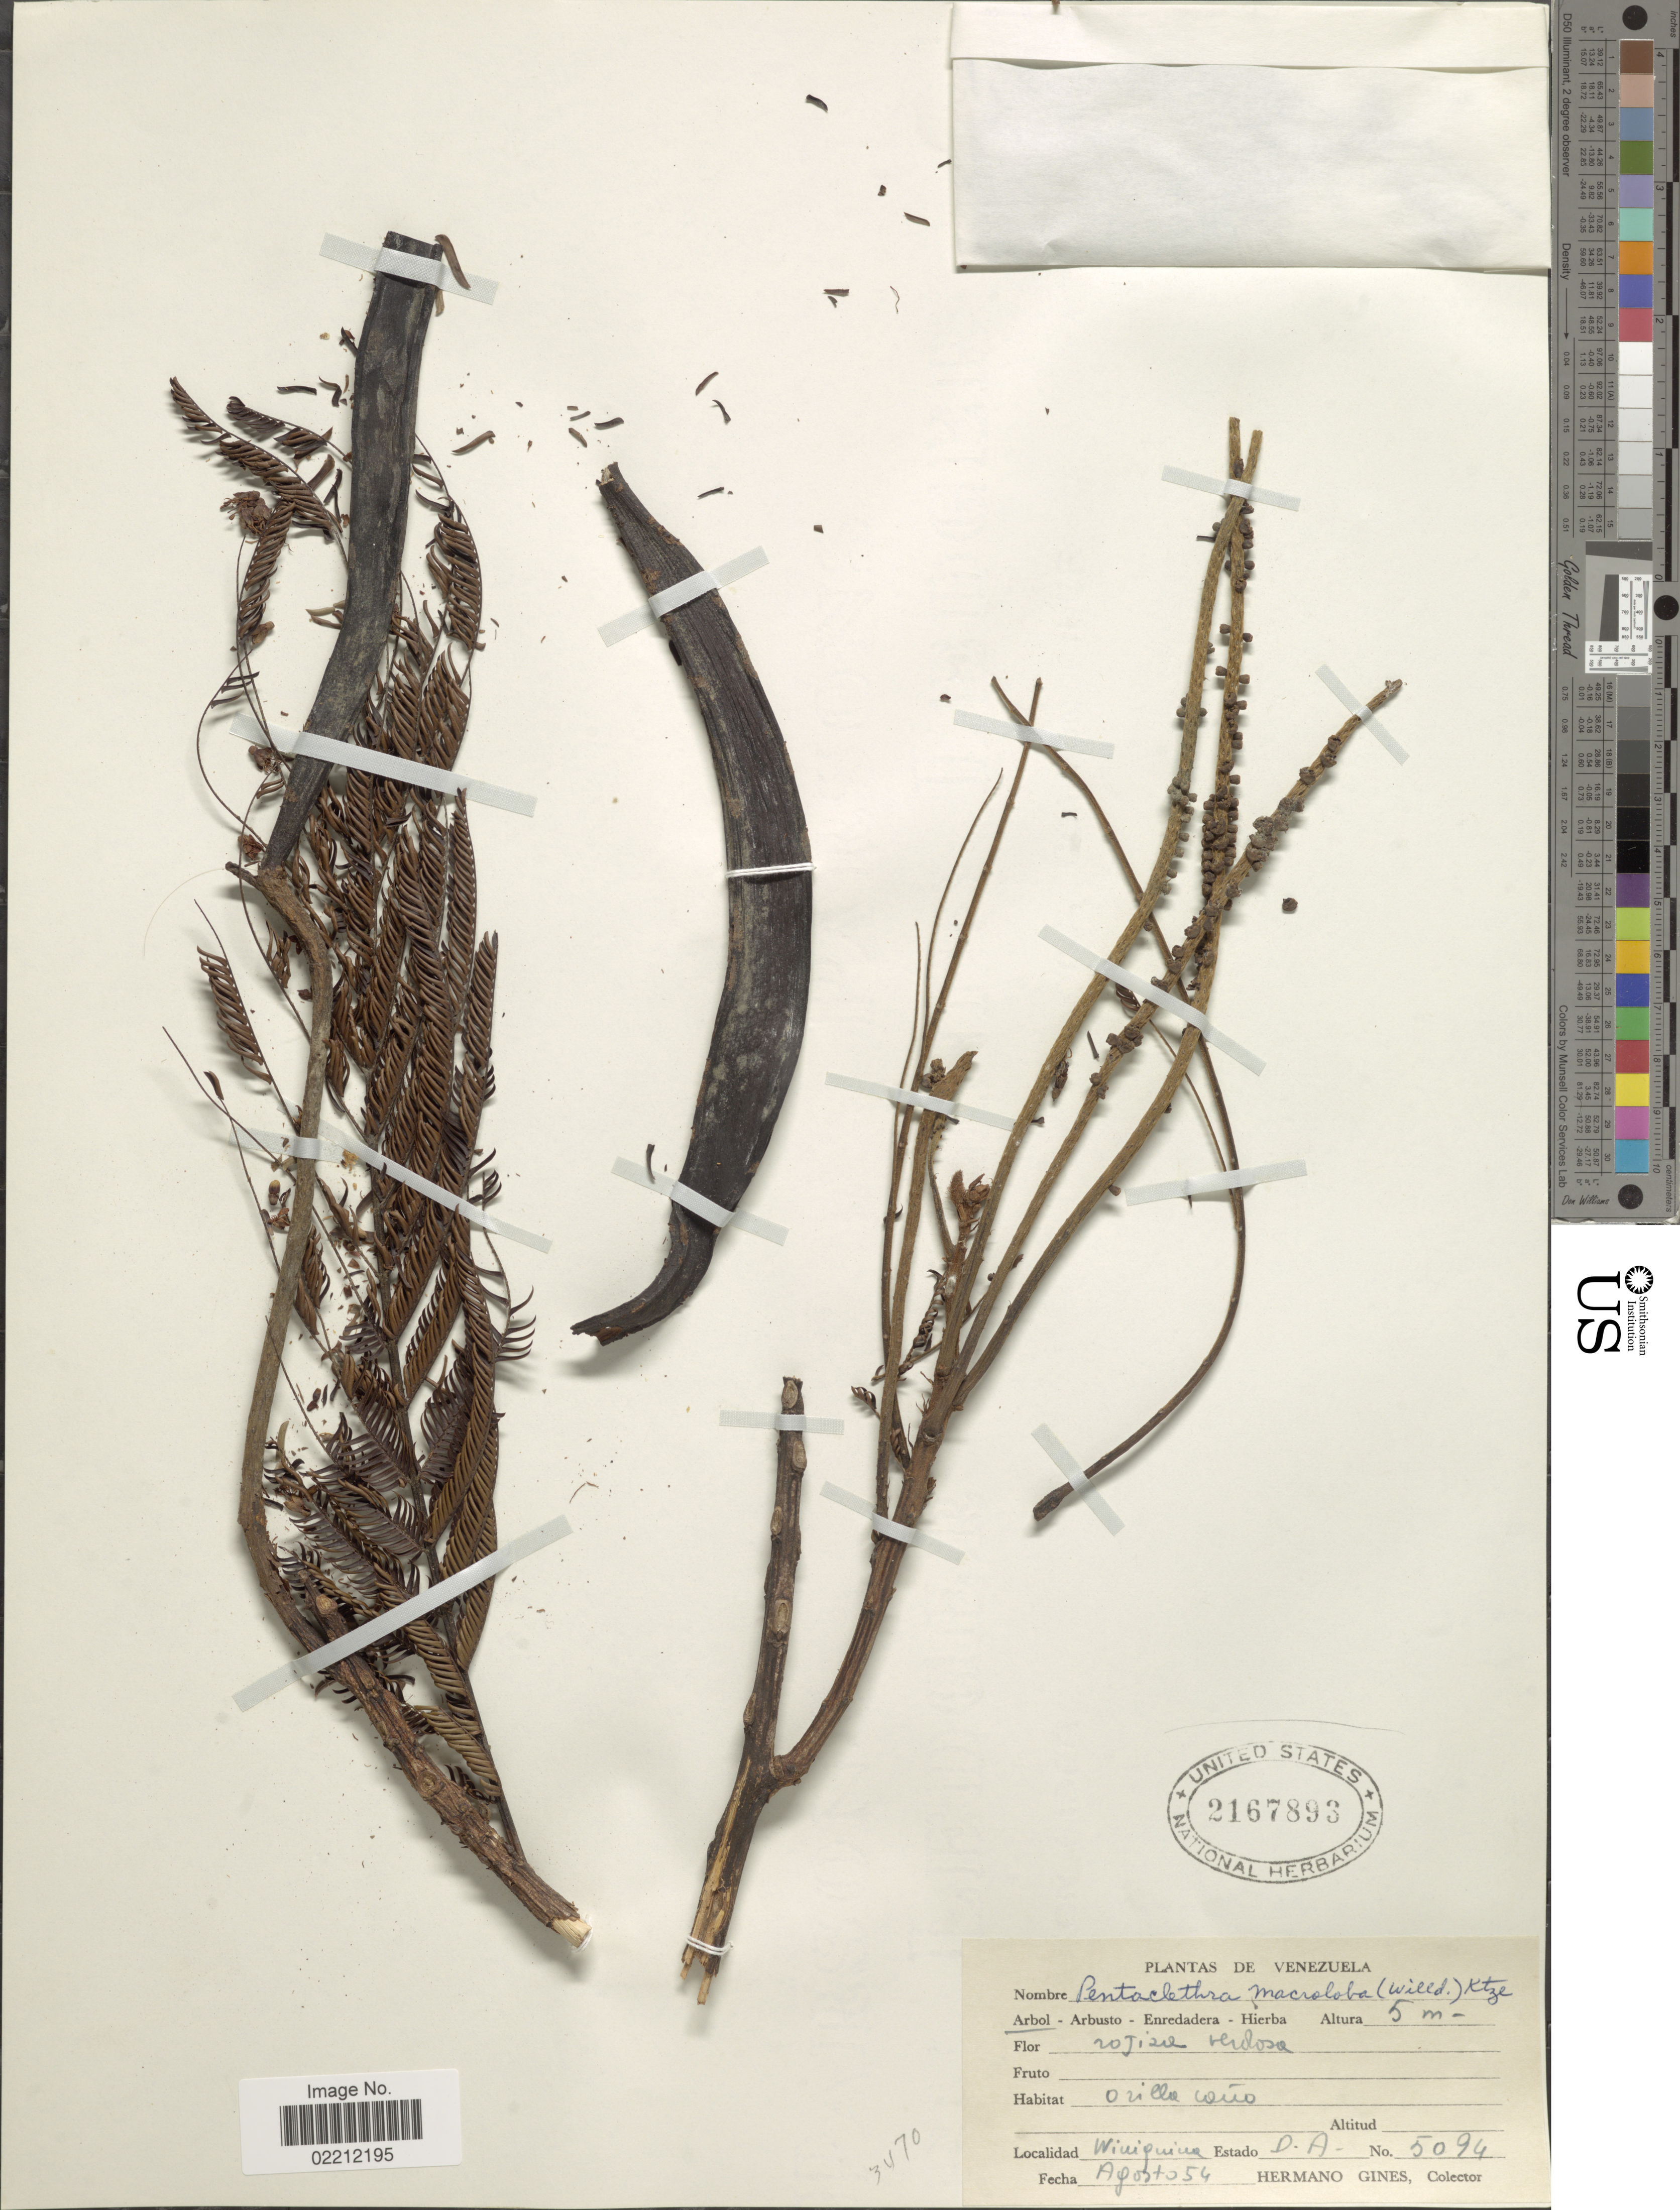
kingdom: Plantae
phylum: Tracheophyta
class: Magnoliopsida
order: Fabales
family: Fabaceae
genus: Pentaclethra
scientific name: Pentaclethra macroloba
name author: (Willd.) Kuntze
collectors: Bro. Gines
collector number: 5094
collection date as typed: Transcribed d/m/y: /8/54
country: Venezuela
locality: Wimiquina, Estado D. A .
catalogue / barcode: US 2167893